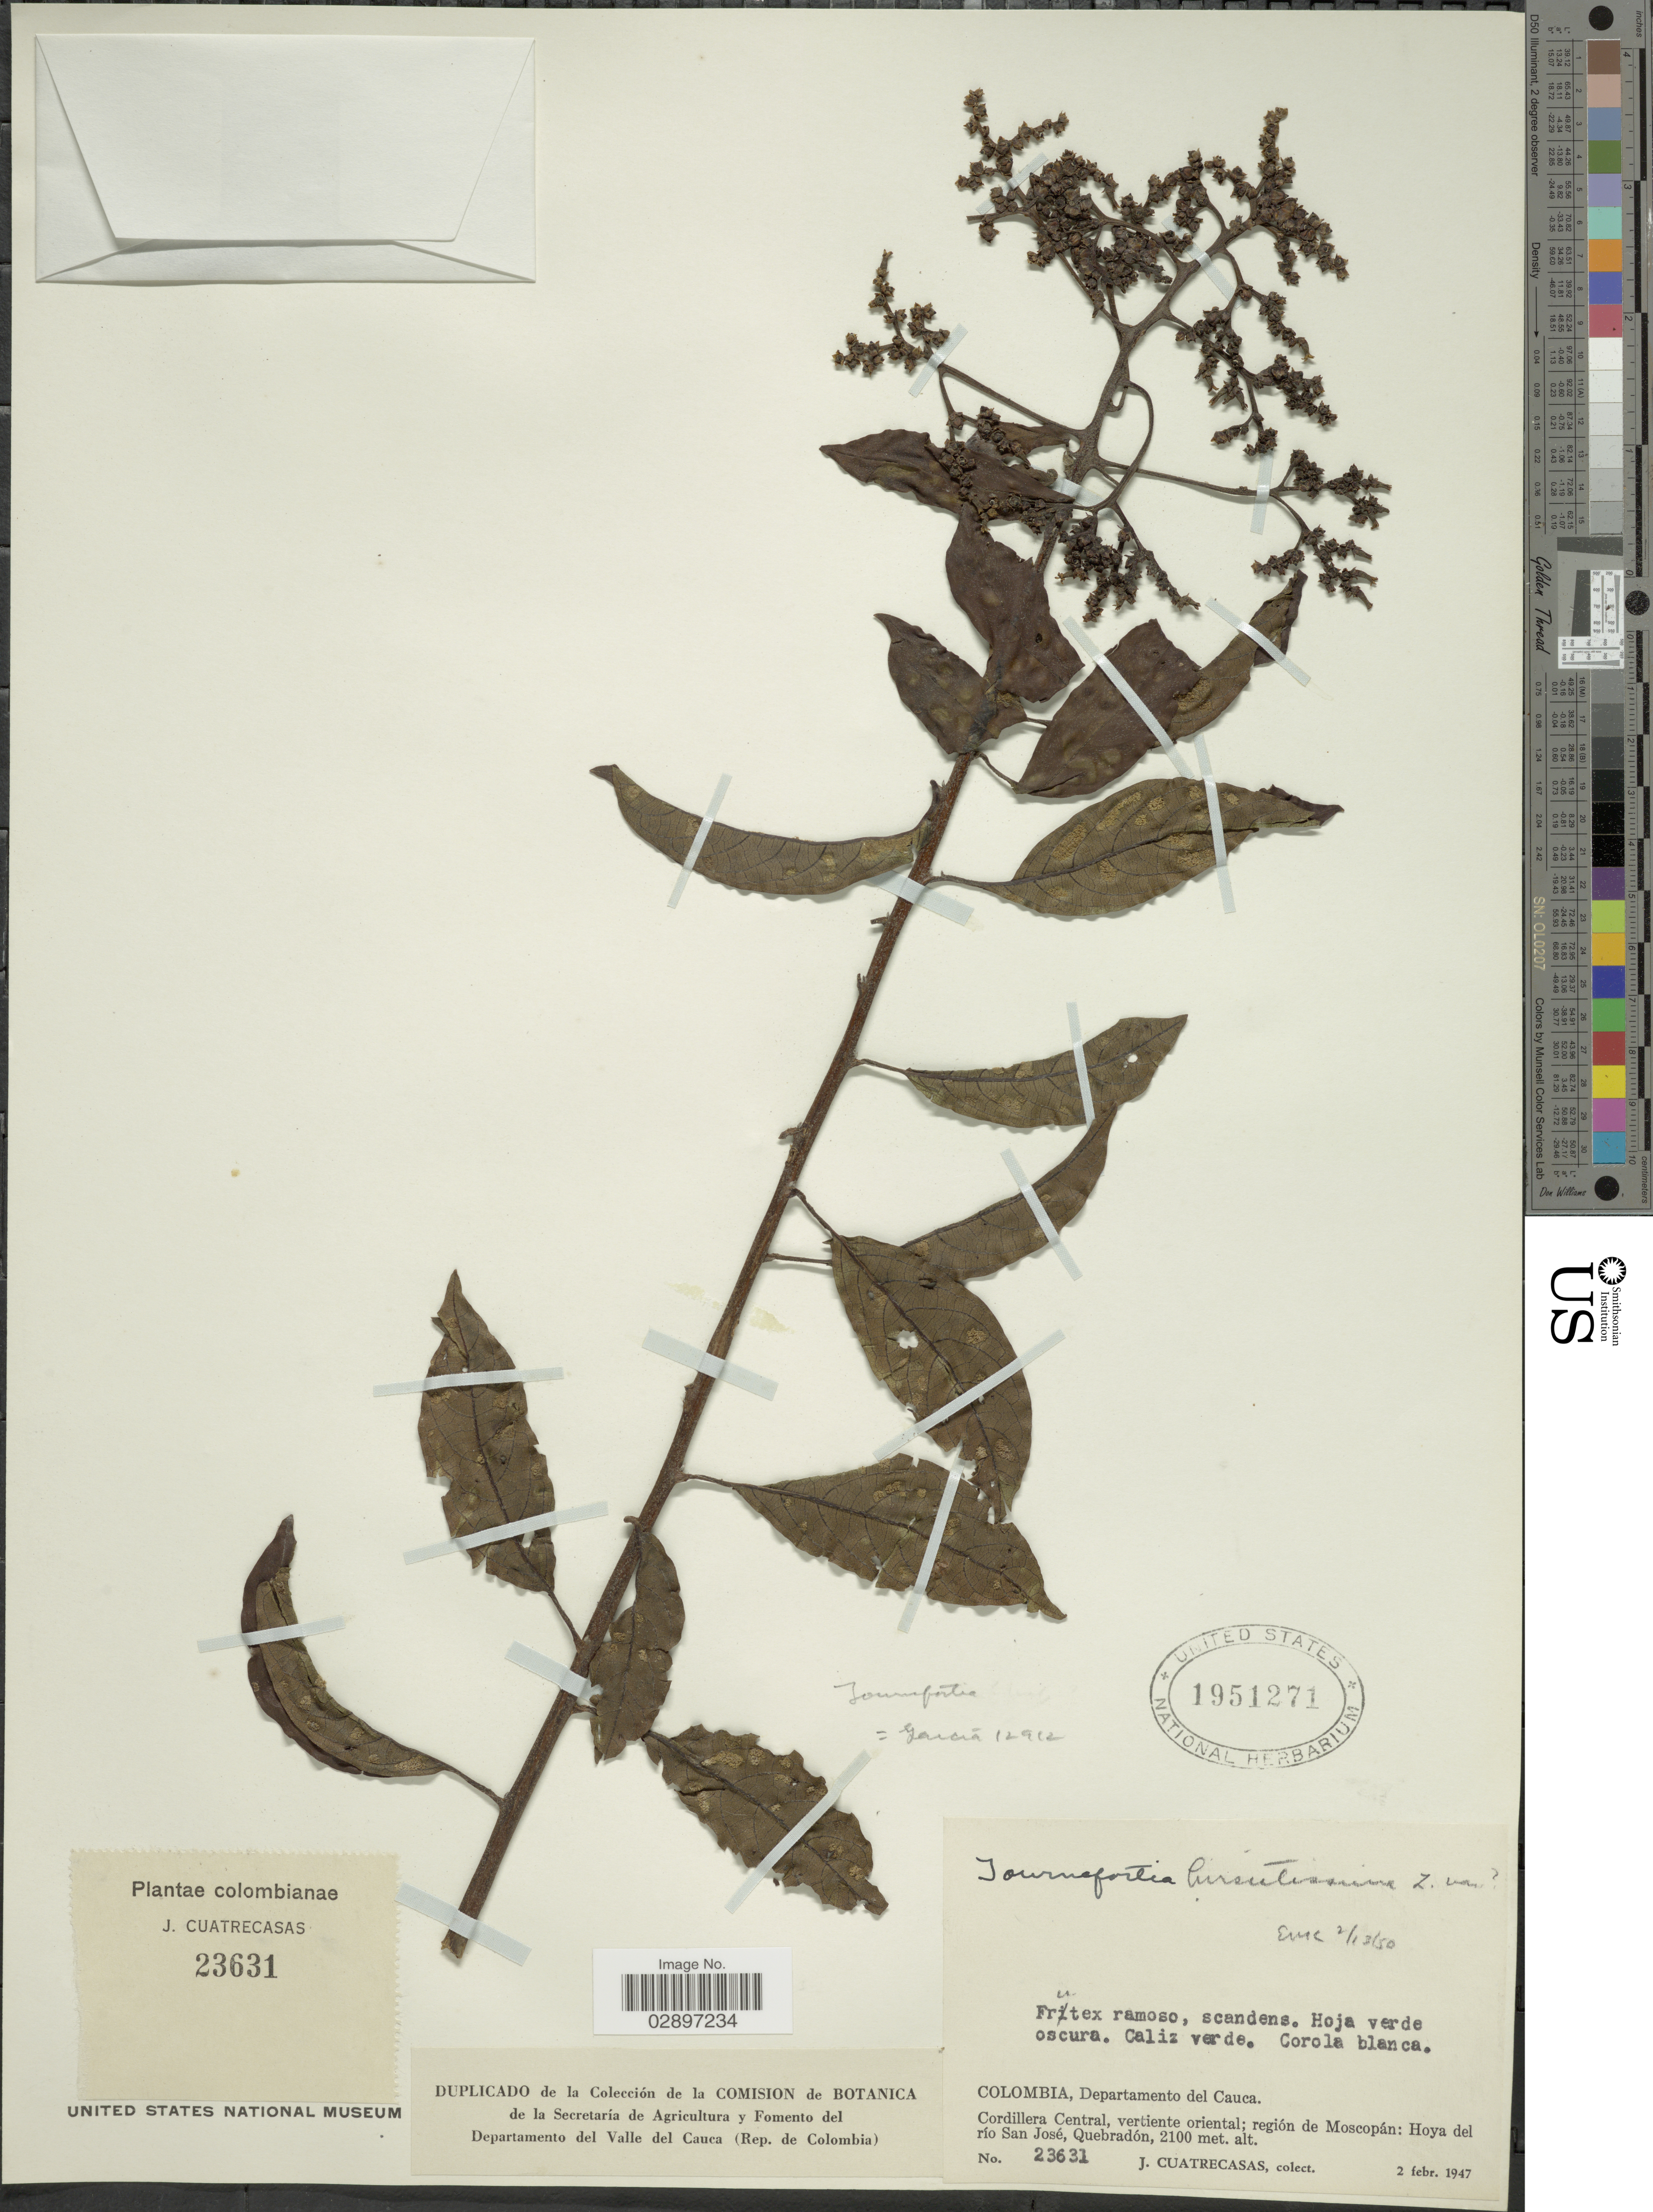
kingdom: Plantae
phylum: Tracheophyta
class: Magnoliopsida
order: Boraginales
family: Heliotropiaceae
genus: Tournefortia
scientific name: Tournefortia hirsutissima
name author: L.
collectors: J. Cuatrecasas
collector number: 23631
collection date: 1947-02-02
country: Colombia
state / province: Cauca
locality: Cordillera Central, vertiente oriental; región de Moscopán; Hoya del río San José, Quebradón, Departamento del Cauca.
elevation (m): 2100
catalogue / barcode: US 1951271